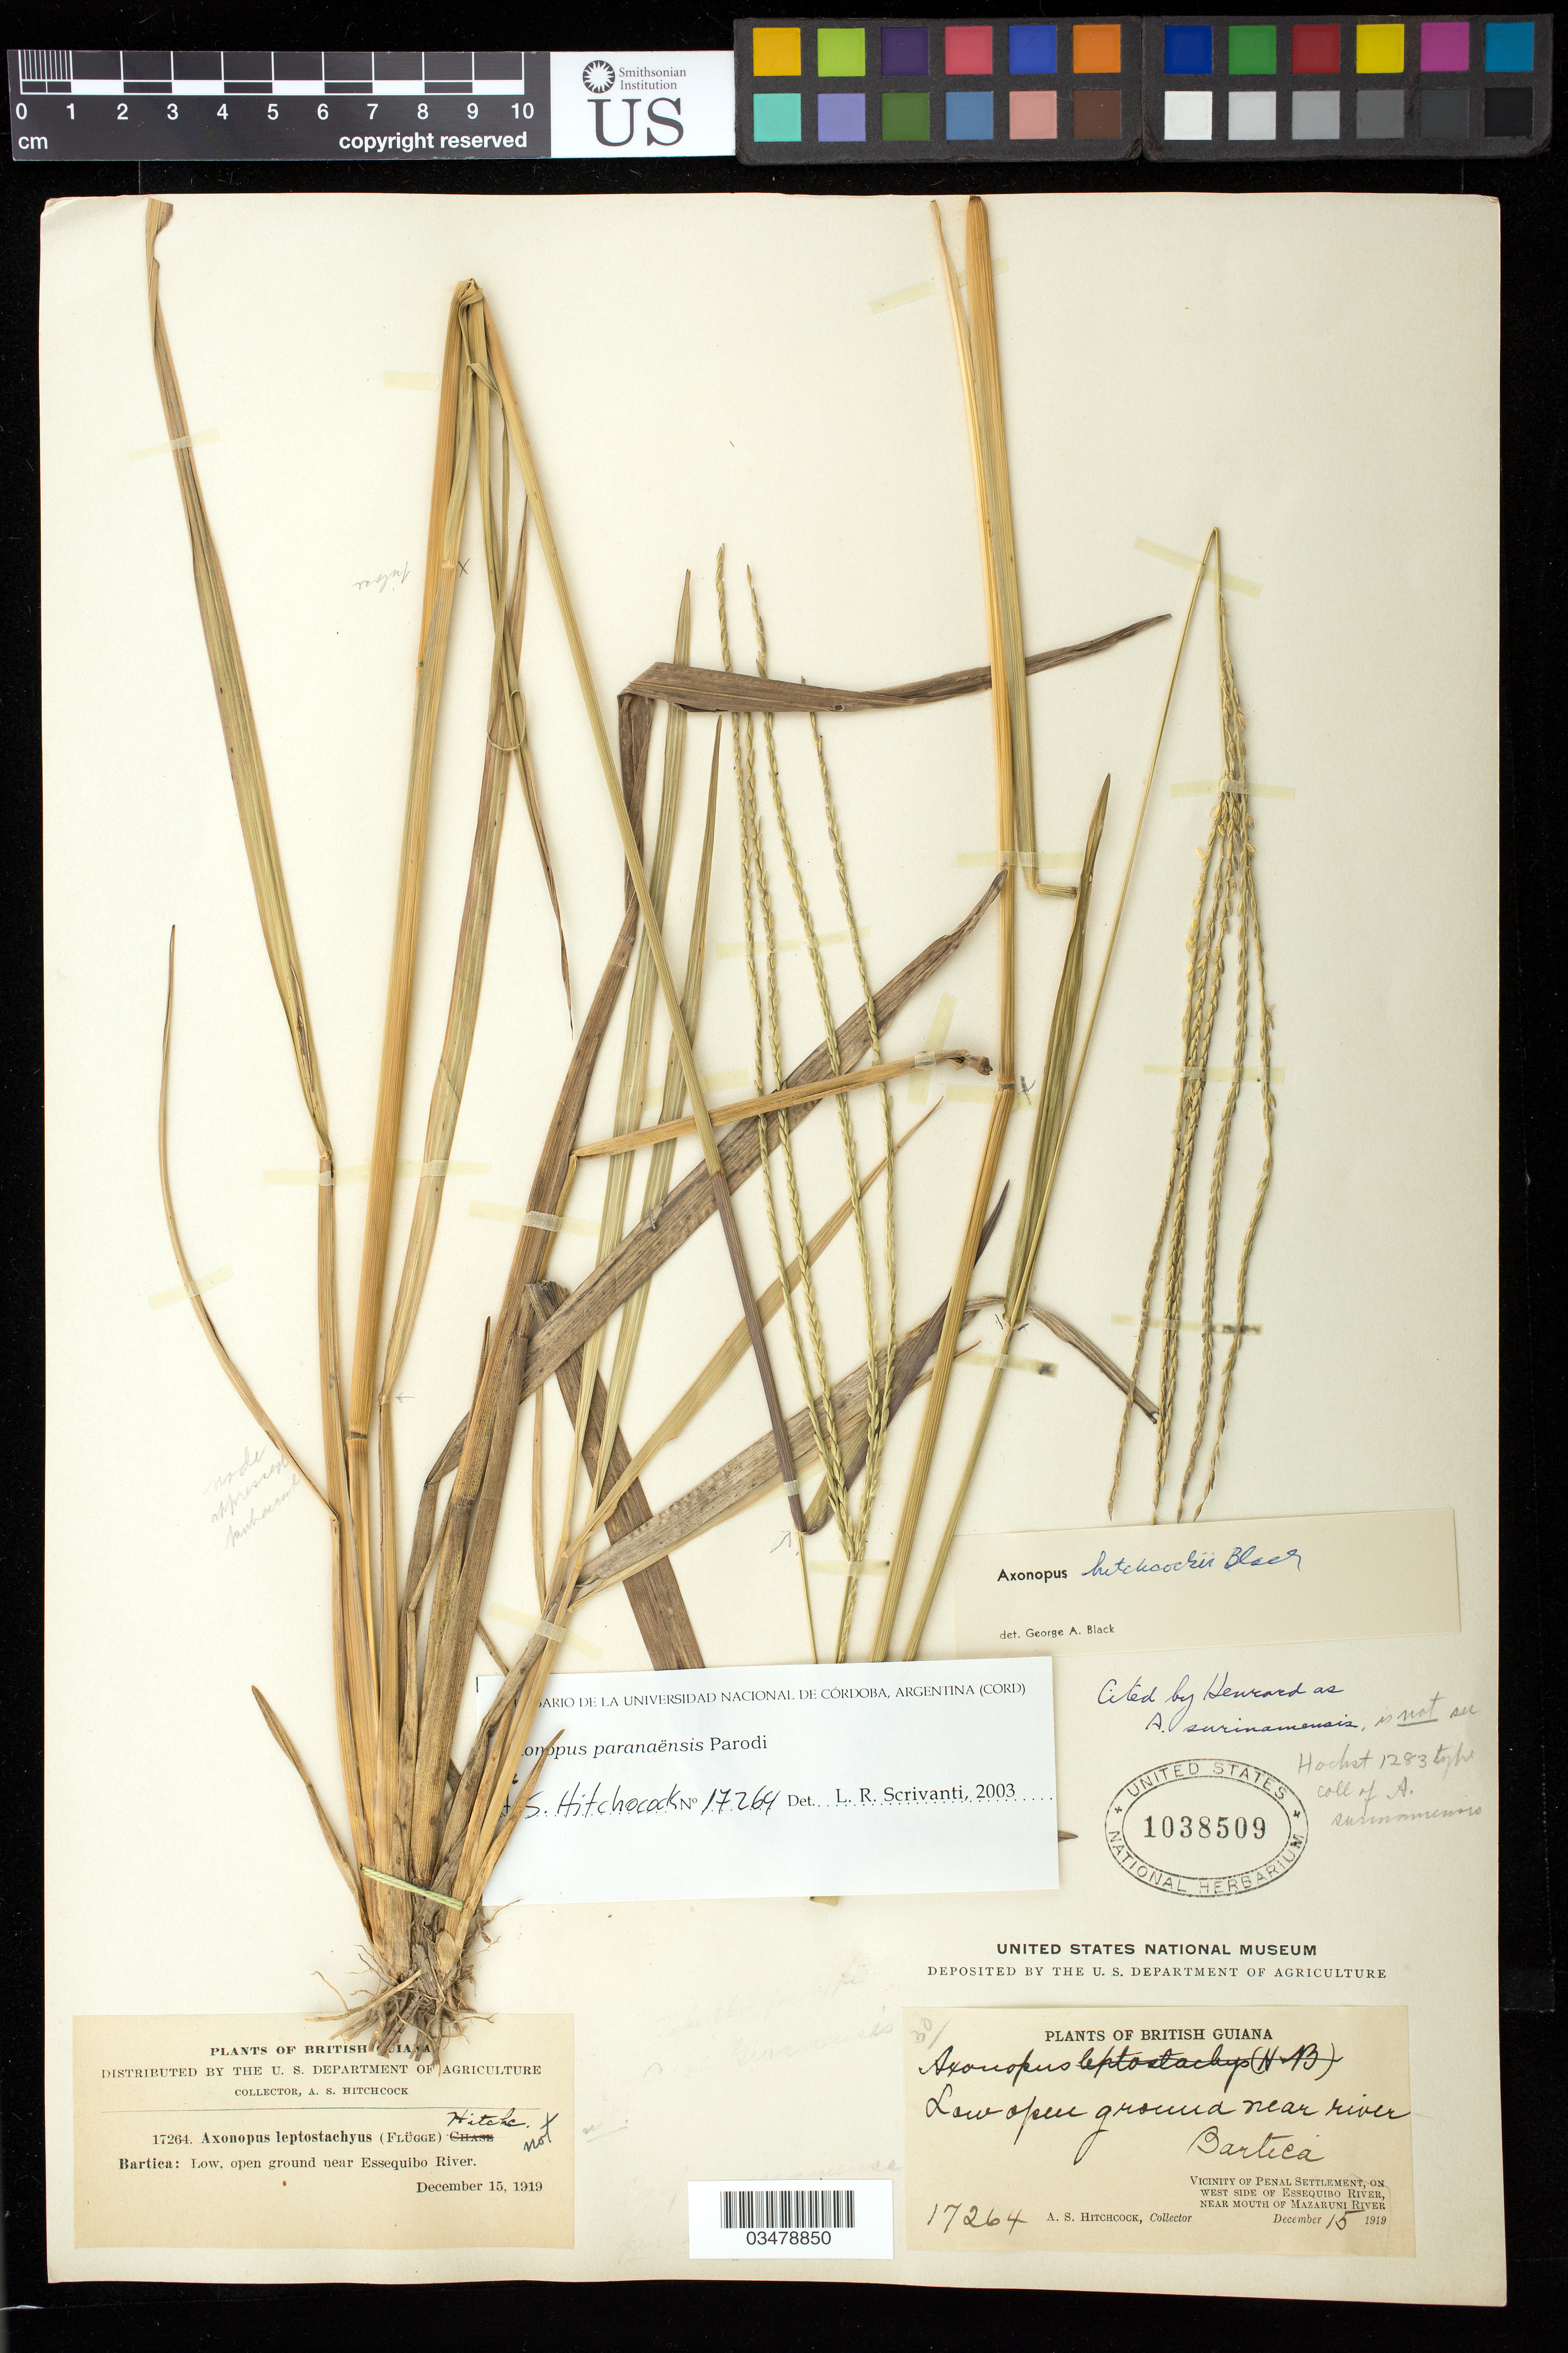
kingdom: Plantae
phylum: Tracheophyta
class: Liliopsida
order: Poales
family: Poaceae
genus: Axonopus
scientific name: Axonopus paranaensis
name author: Parodi ex G.A. Black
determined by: Scrivanti, L. R.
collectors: A. S. Hitchcock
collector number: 17264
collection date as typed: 15-Dec-19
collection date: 1919-12-15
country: Guyana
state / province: Cuyuni-Mazaruni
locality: Penal Settlement, on W side of Essequibo River, near mouth of Mazaruni River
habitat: Low open ground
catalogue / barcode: US 1038509